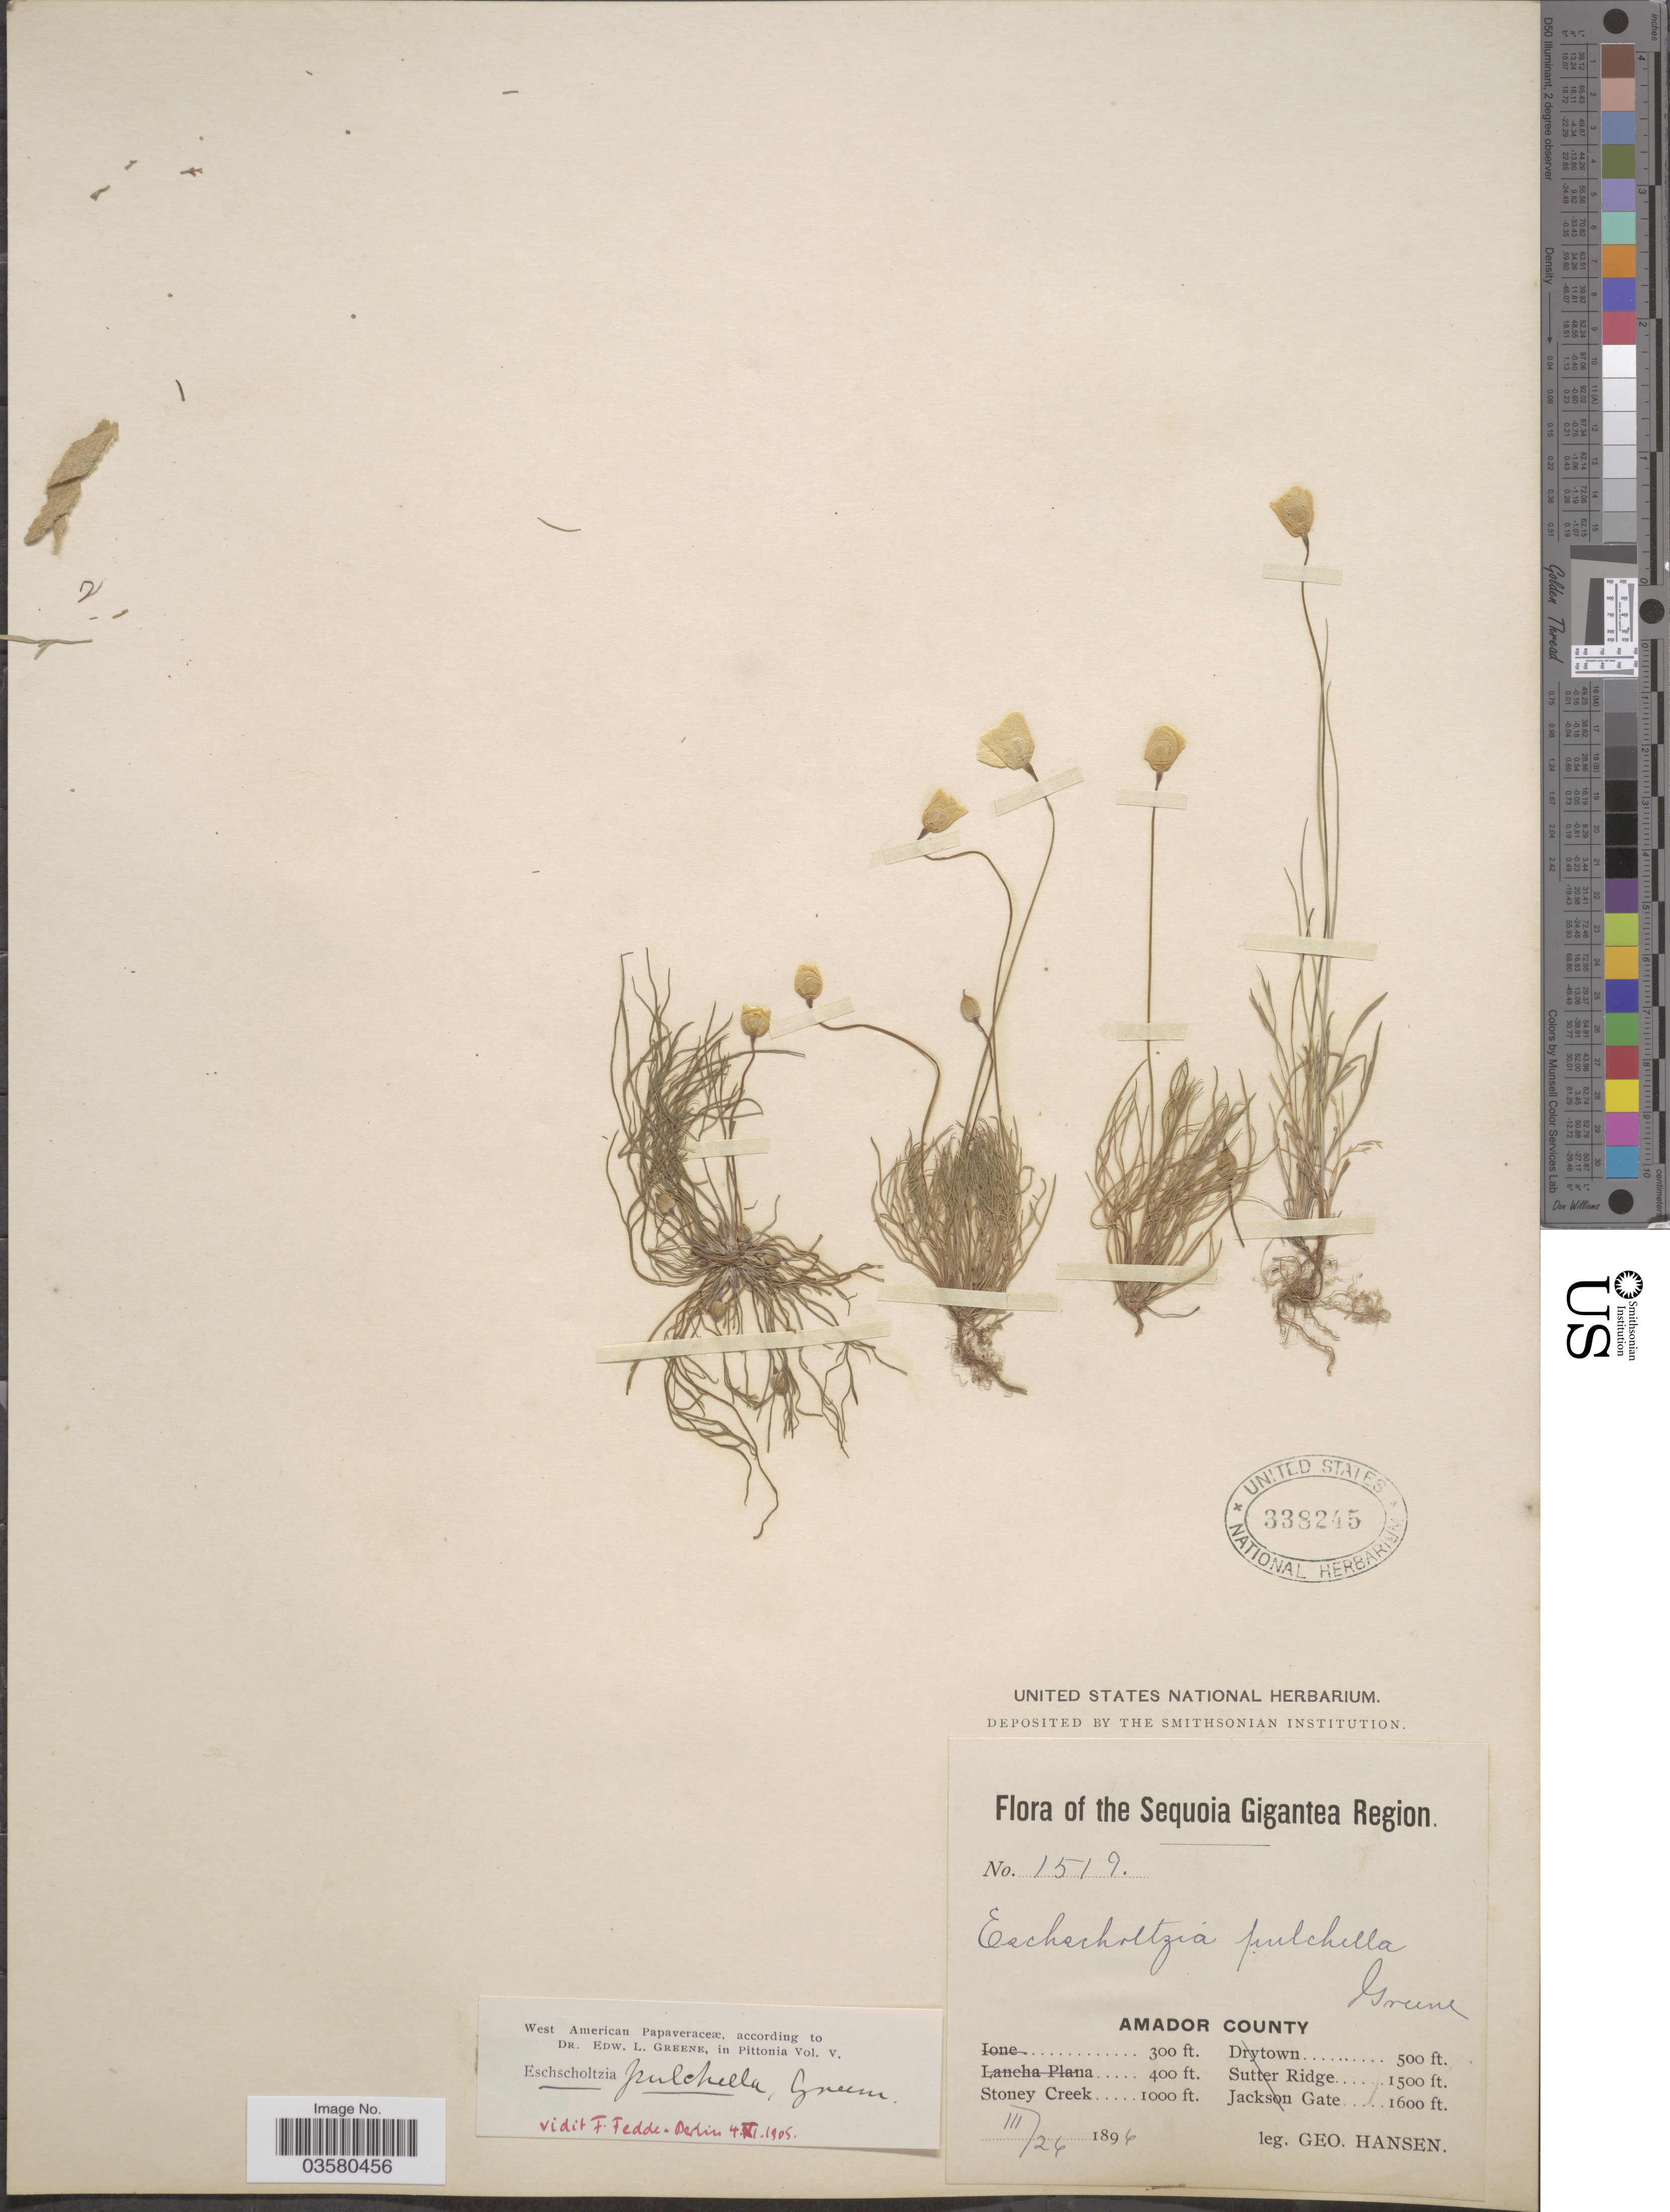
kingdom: Plantae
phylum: Tracheophyta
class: Magnoliopsida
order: Ranunculales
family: Papaveraceae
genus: Eschscholzia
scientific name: Eschscholzia lobbii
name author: Greene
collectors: G. Hansen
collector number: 1519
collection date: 1896-03-26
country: United States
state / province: California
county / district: Amador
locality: The Seguoia Gigantea Region. Amador County. Stoney Creek.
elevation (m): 305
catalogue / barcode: US 338245